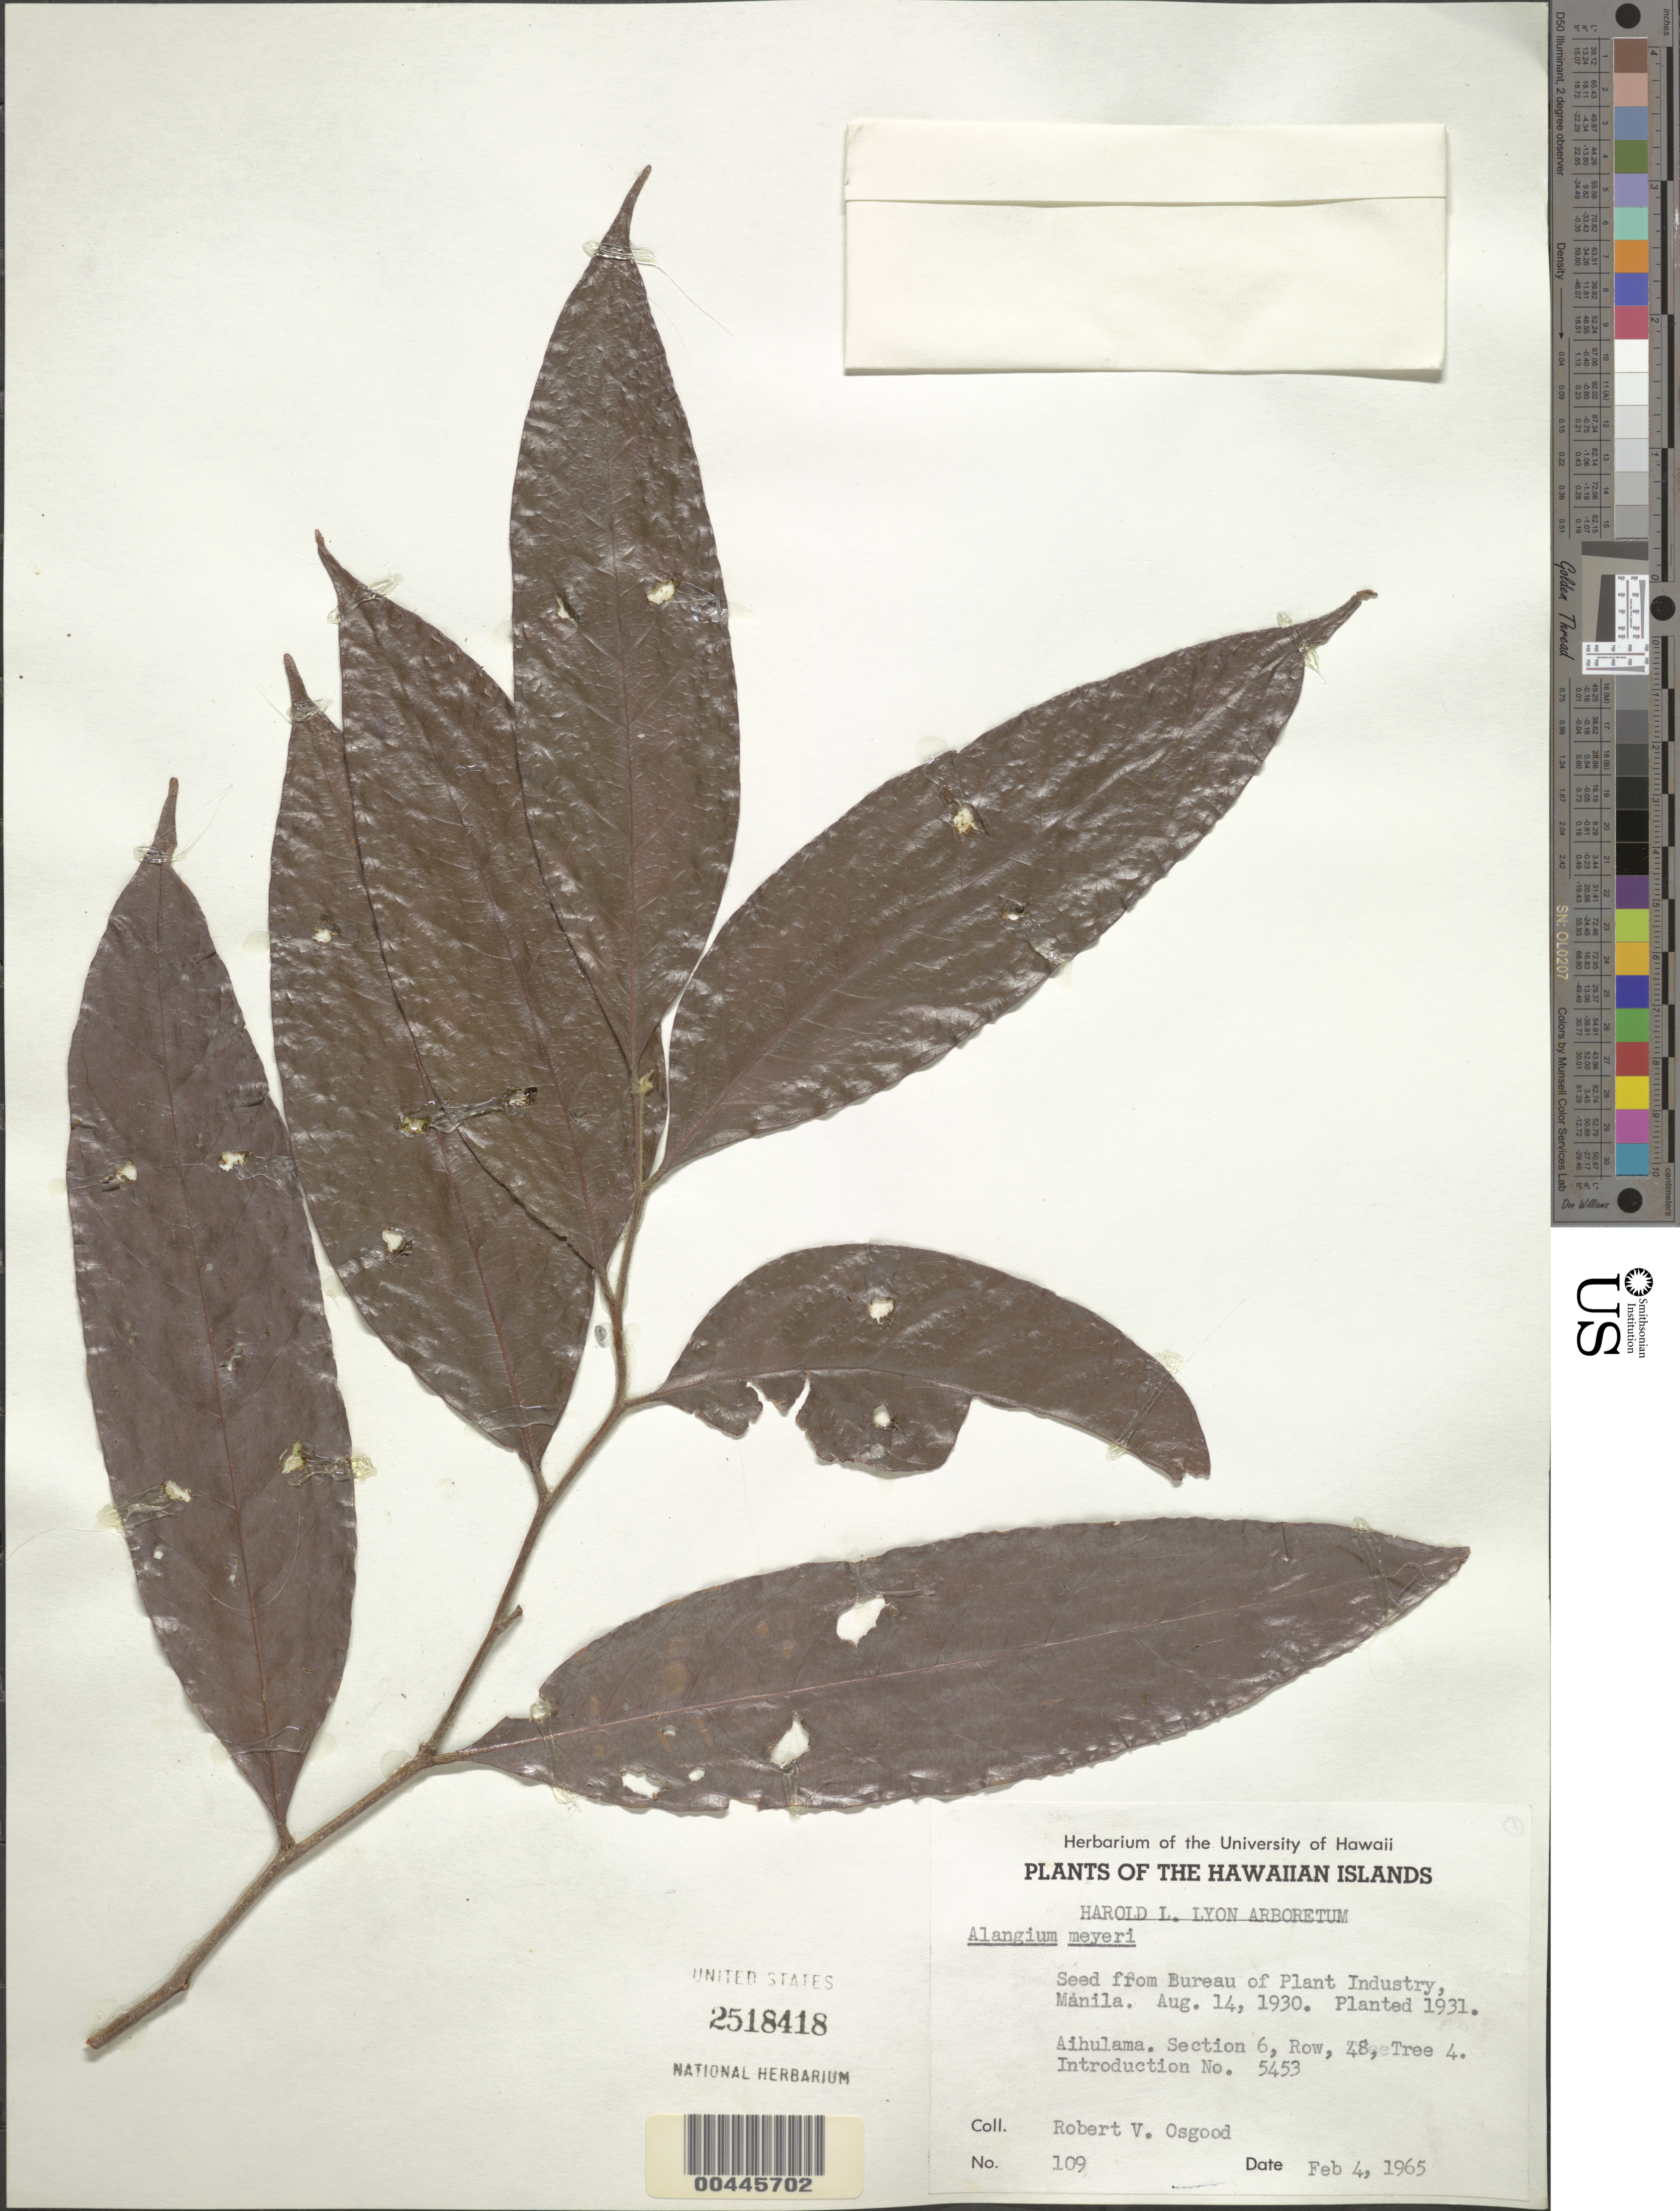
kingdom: Plantae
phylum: Tracheophyta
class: Magnoliopsida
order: Cornales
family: Cornaceae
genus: Alangium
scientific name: Alangium meyeri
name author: Merr.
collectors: R. Osgood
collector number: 109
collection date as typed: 4 Feb 1965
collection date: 1965-02-04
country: United States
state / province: Hawaii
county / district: Honolulu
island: Oahu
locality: Aihulma, Section 6, Row 48, Tree 4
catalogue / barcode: US 2518418